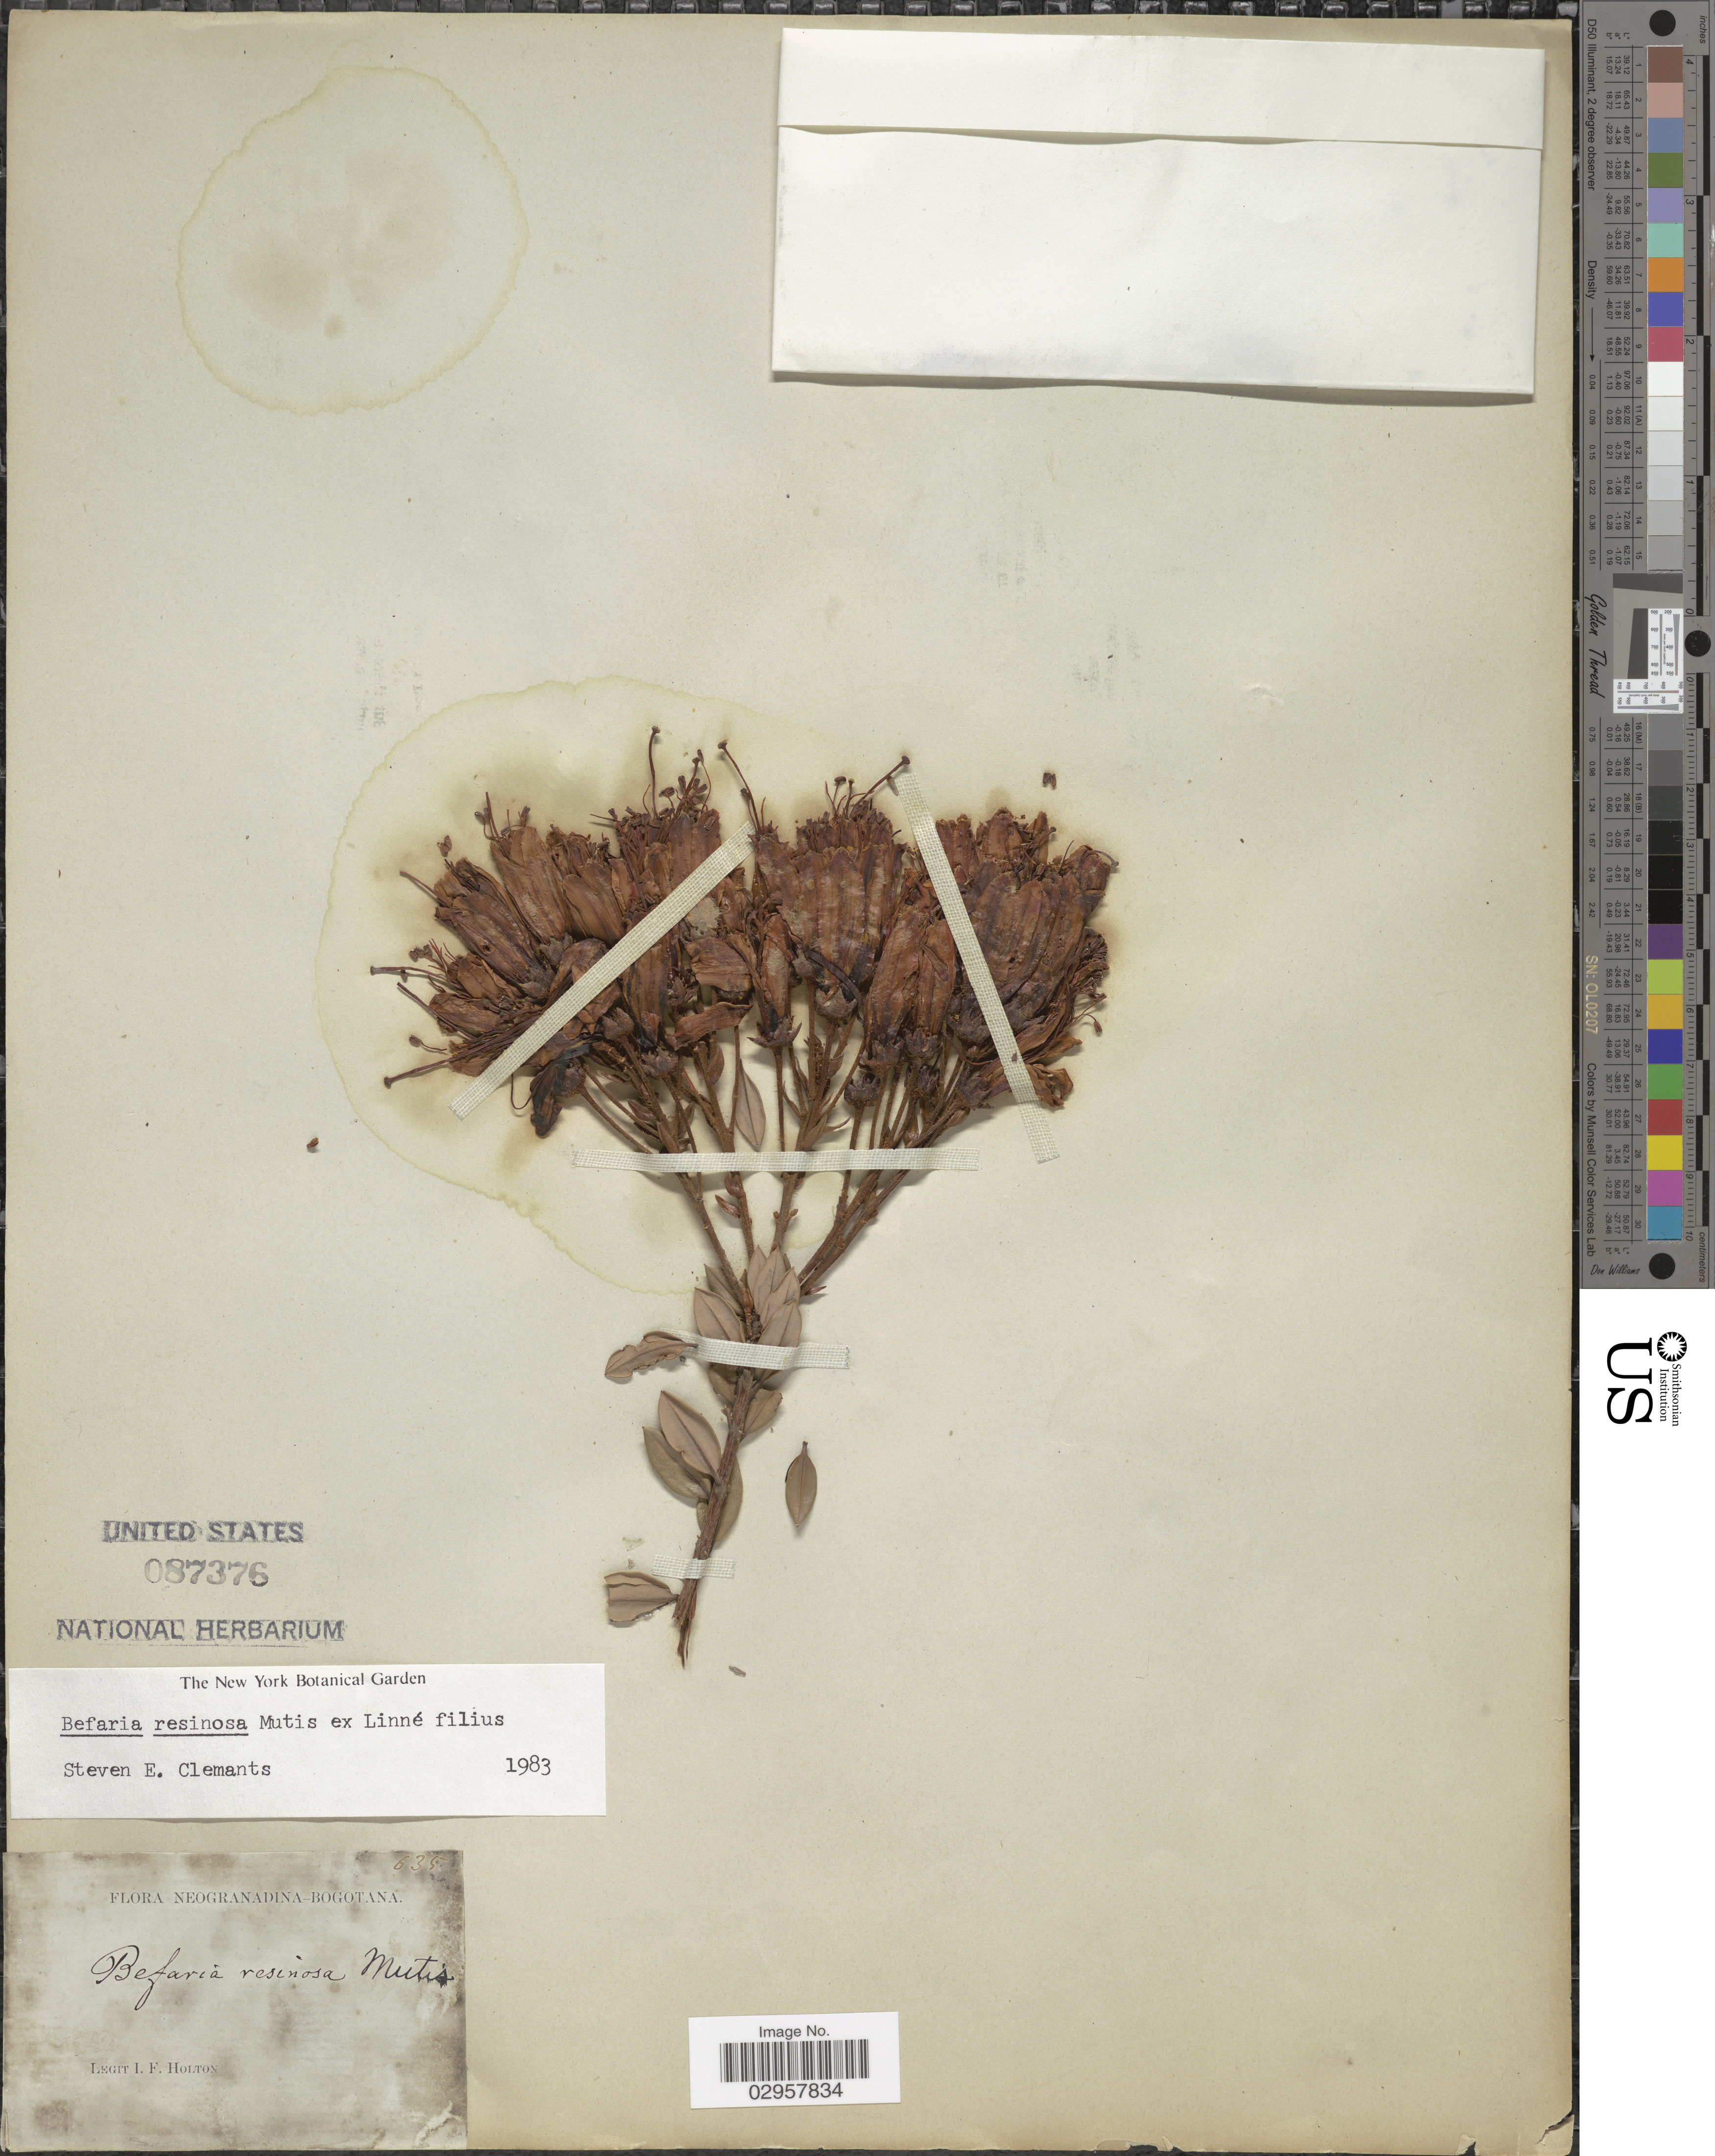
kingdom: Plantae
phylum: Tracheophyta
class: Magnoliopsida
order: Ericales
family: Ericaceae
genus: Befaria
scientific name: Befaria resinosa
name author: Mutis ex L. f.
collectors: I. Holton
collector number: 635?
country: Colombia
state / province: Bogota D.C.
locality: Neogranadina-Bogotana.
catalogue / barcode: US 87376